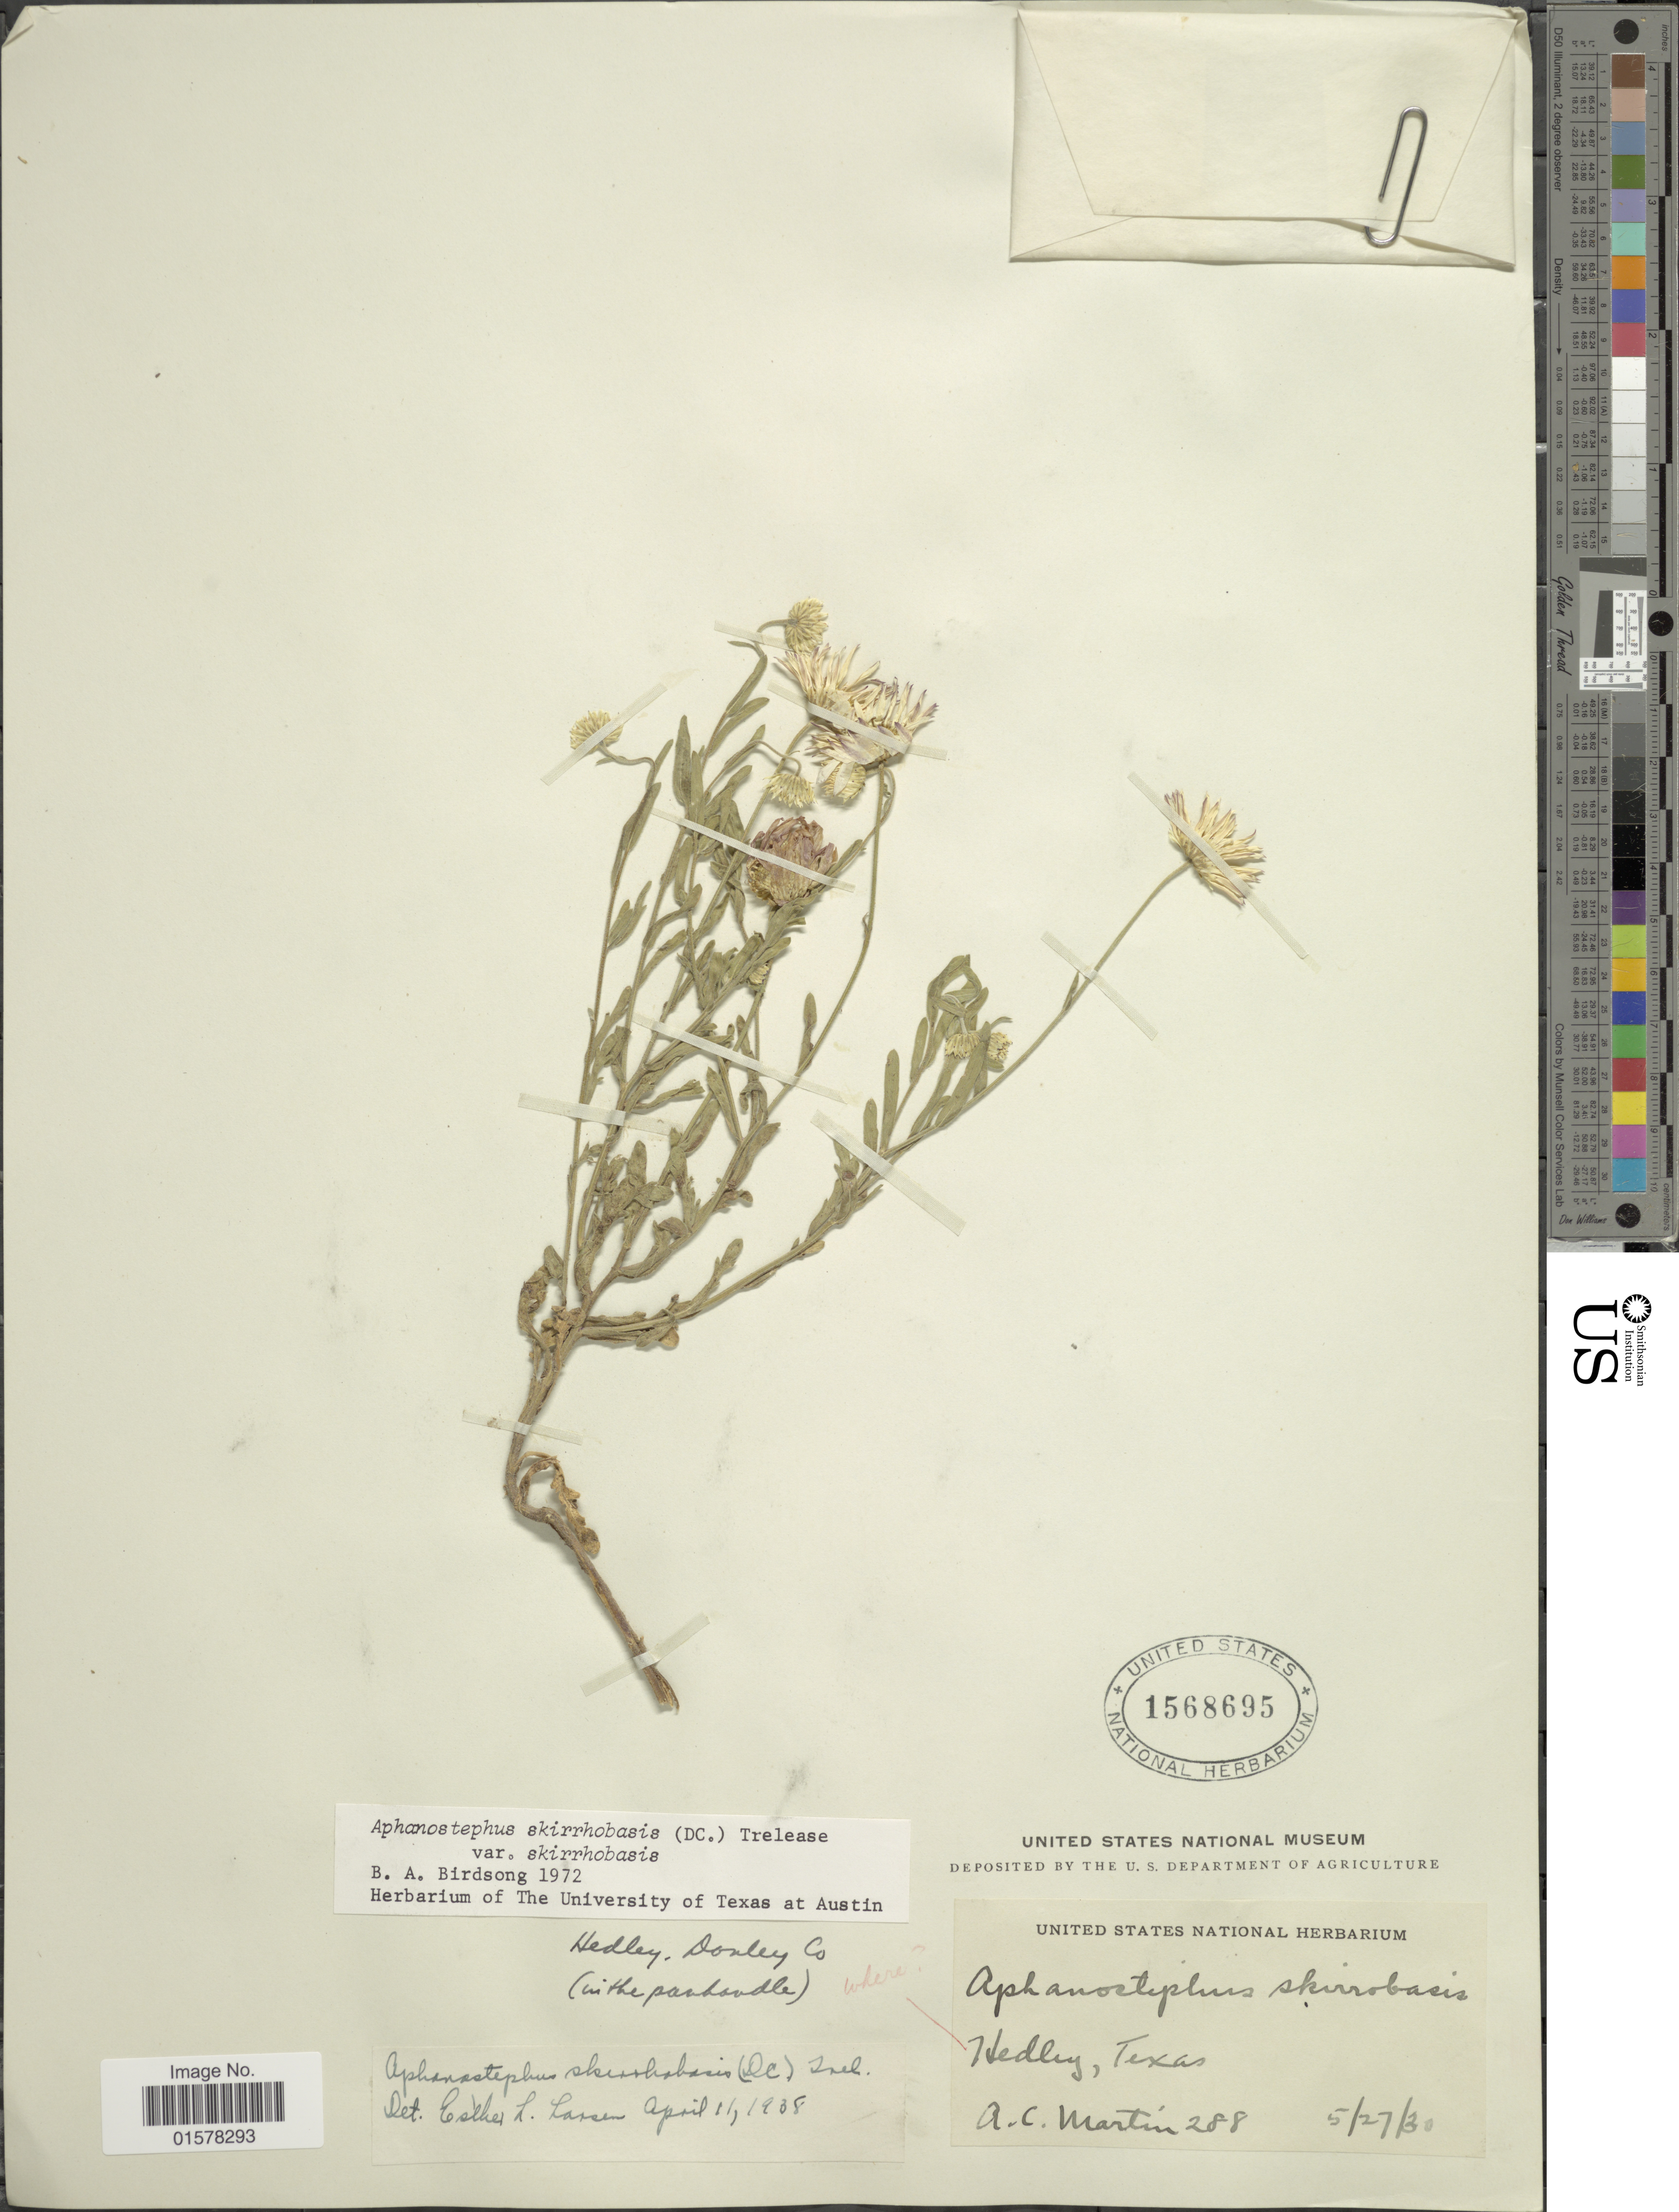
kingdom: Plantae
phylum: Tracheophyta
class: Magnoliopsida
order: Asterales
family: Asteraceae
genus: Aphanostephus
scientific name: Aphanostephus skirrhobasis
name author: (DC.) Trel. ex Coville & Branner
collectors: A. C. Martin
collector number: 288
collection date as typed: Transcribed d/m/y: 27/5/30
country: United States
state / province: Texas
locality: Hedley, Texas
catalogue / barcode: US 1568695